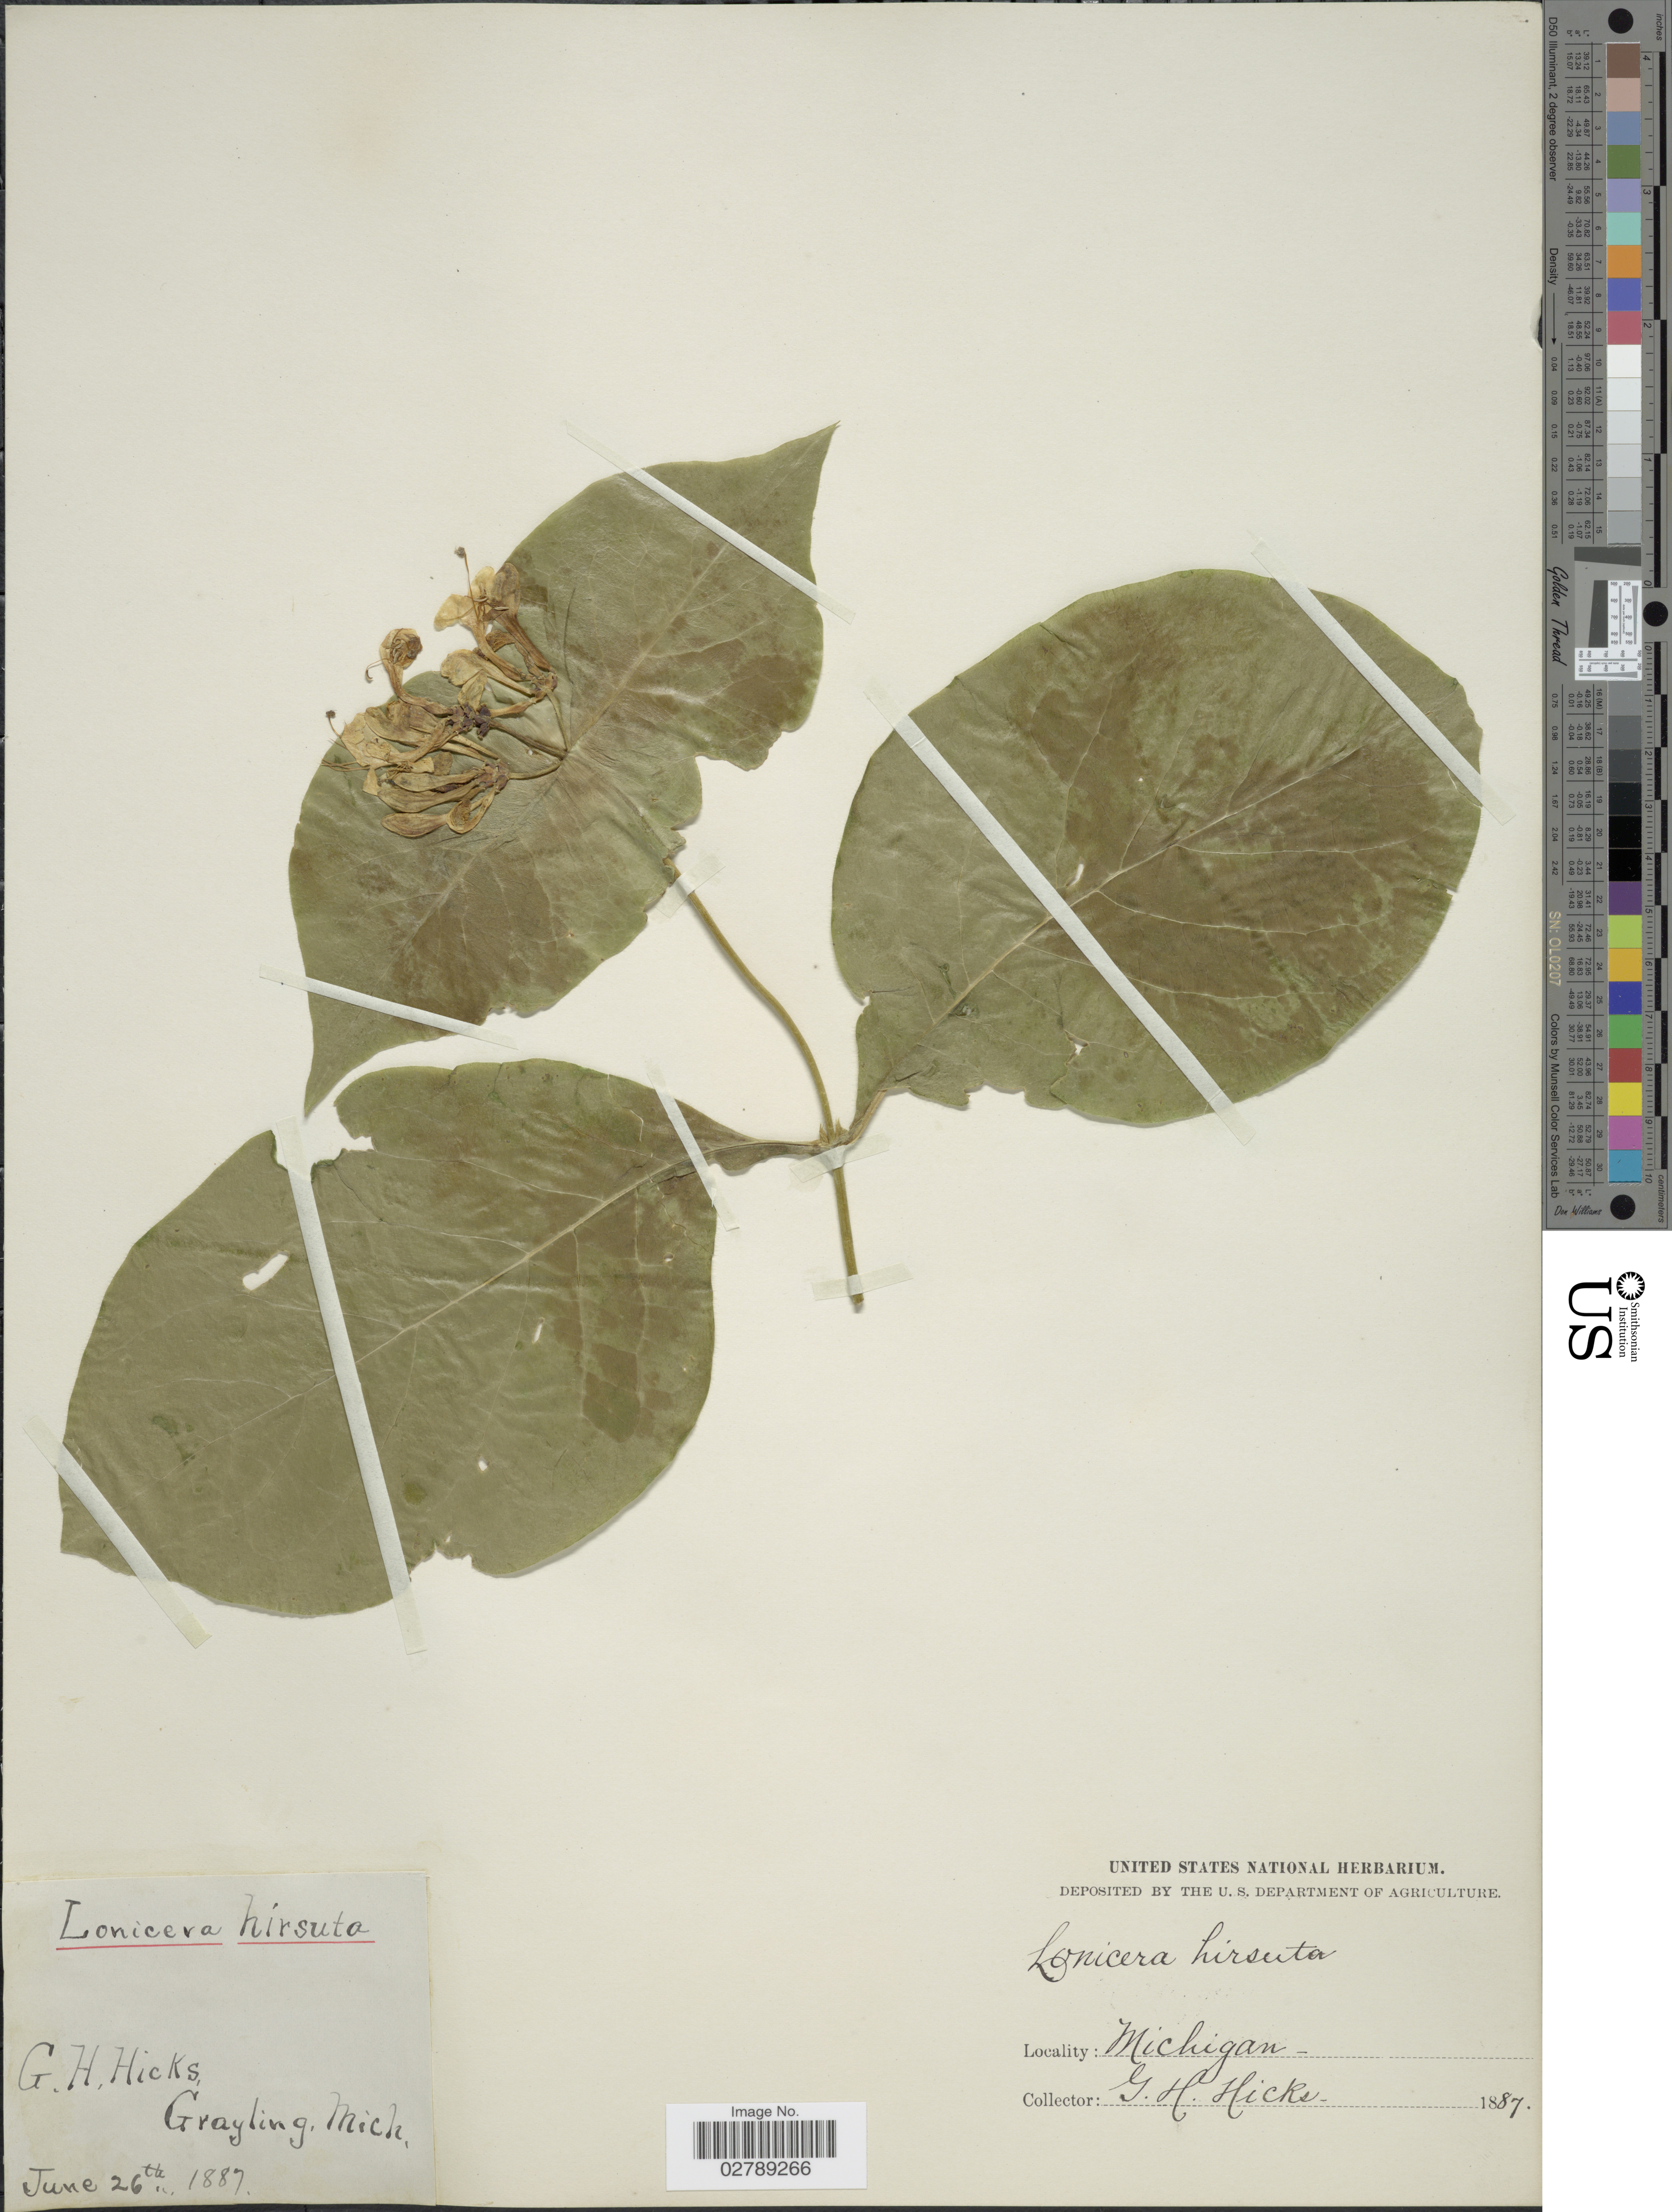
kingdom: Plantae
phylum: Tracheophyta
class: Magnoliopsida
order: Dipsacales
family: Caprifoliaceae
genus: Lonicera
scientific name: Lonicera hirsuta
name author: Eaton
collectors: G. Hicks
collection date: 1887-06-26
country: United States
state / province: Michigan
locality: Grayling